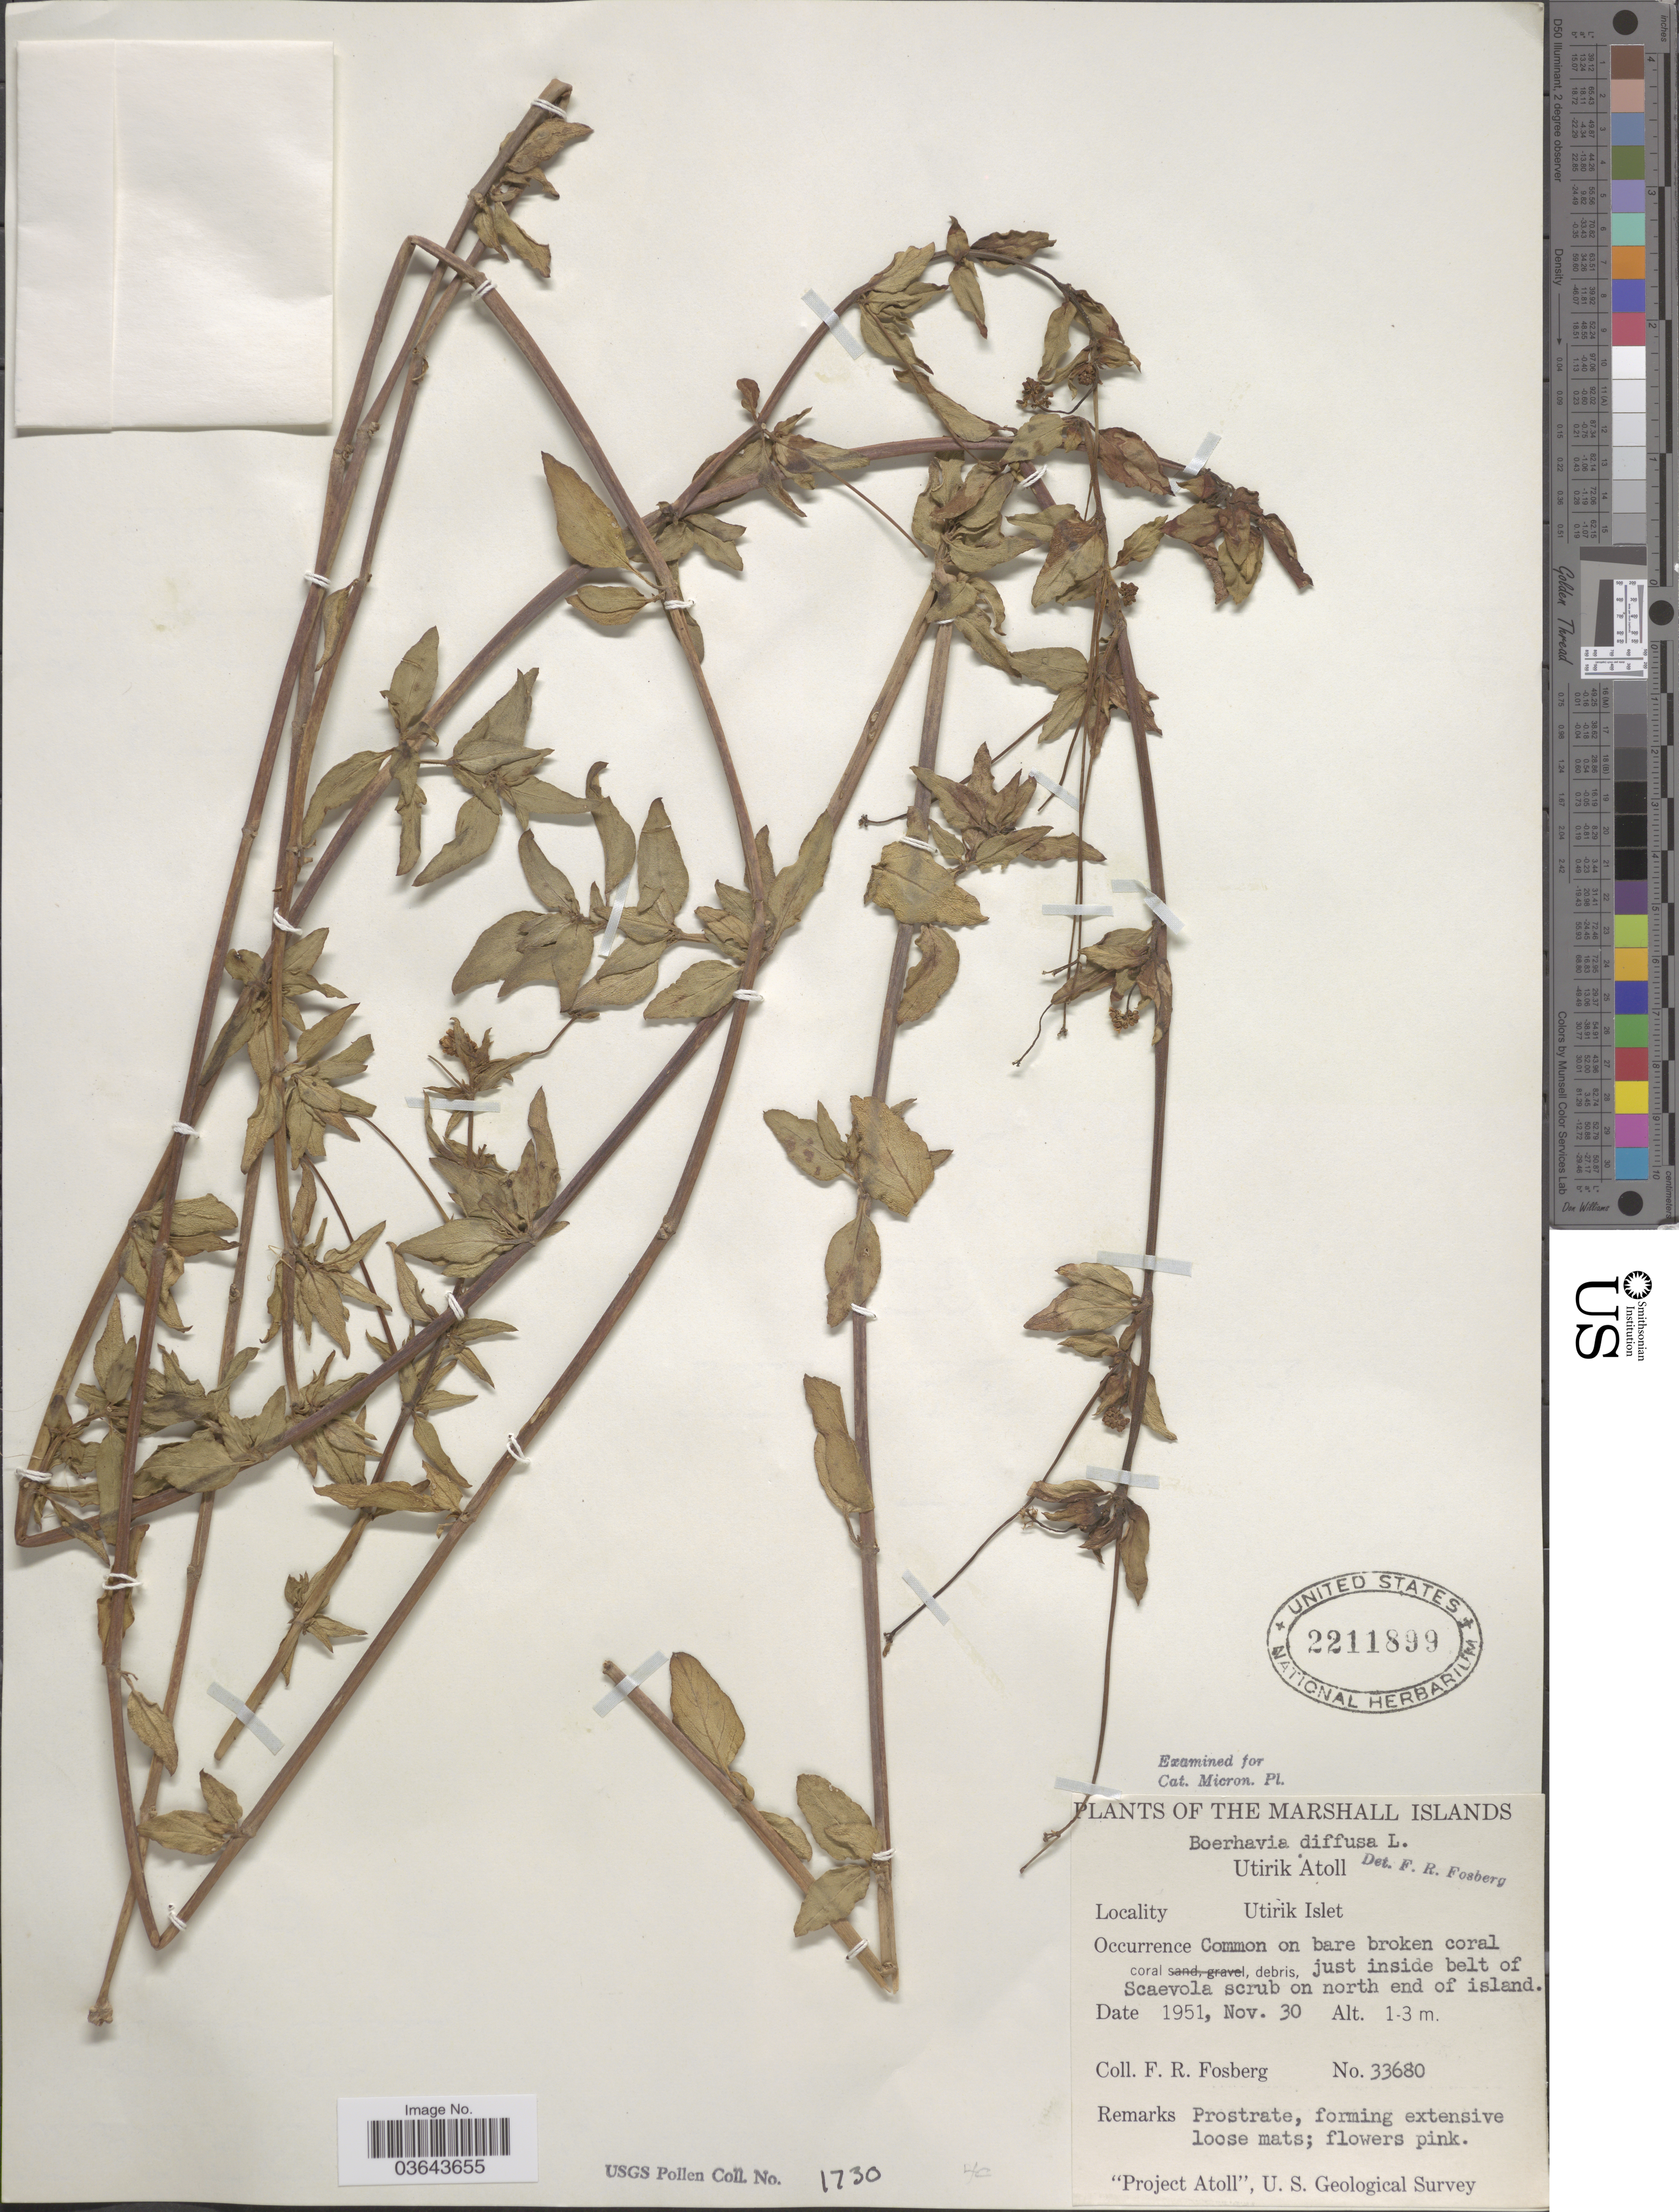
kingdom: Plantae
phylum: Tracheophyta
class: Magnoliopsida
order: Caryophyllales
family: Nyctaginaceae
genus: Boerhavia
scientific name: Boerhavia repens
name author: L.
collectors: F. R. Fosberg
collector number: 33680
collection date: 1951-11-30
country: Marshall Islands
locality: Utirik Atoll. Utirik Islet. On north end of island.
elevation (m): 1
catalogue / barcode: US 2211899